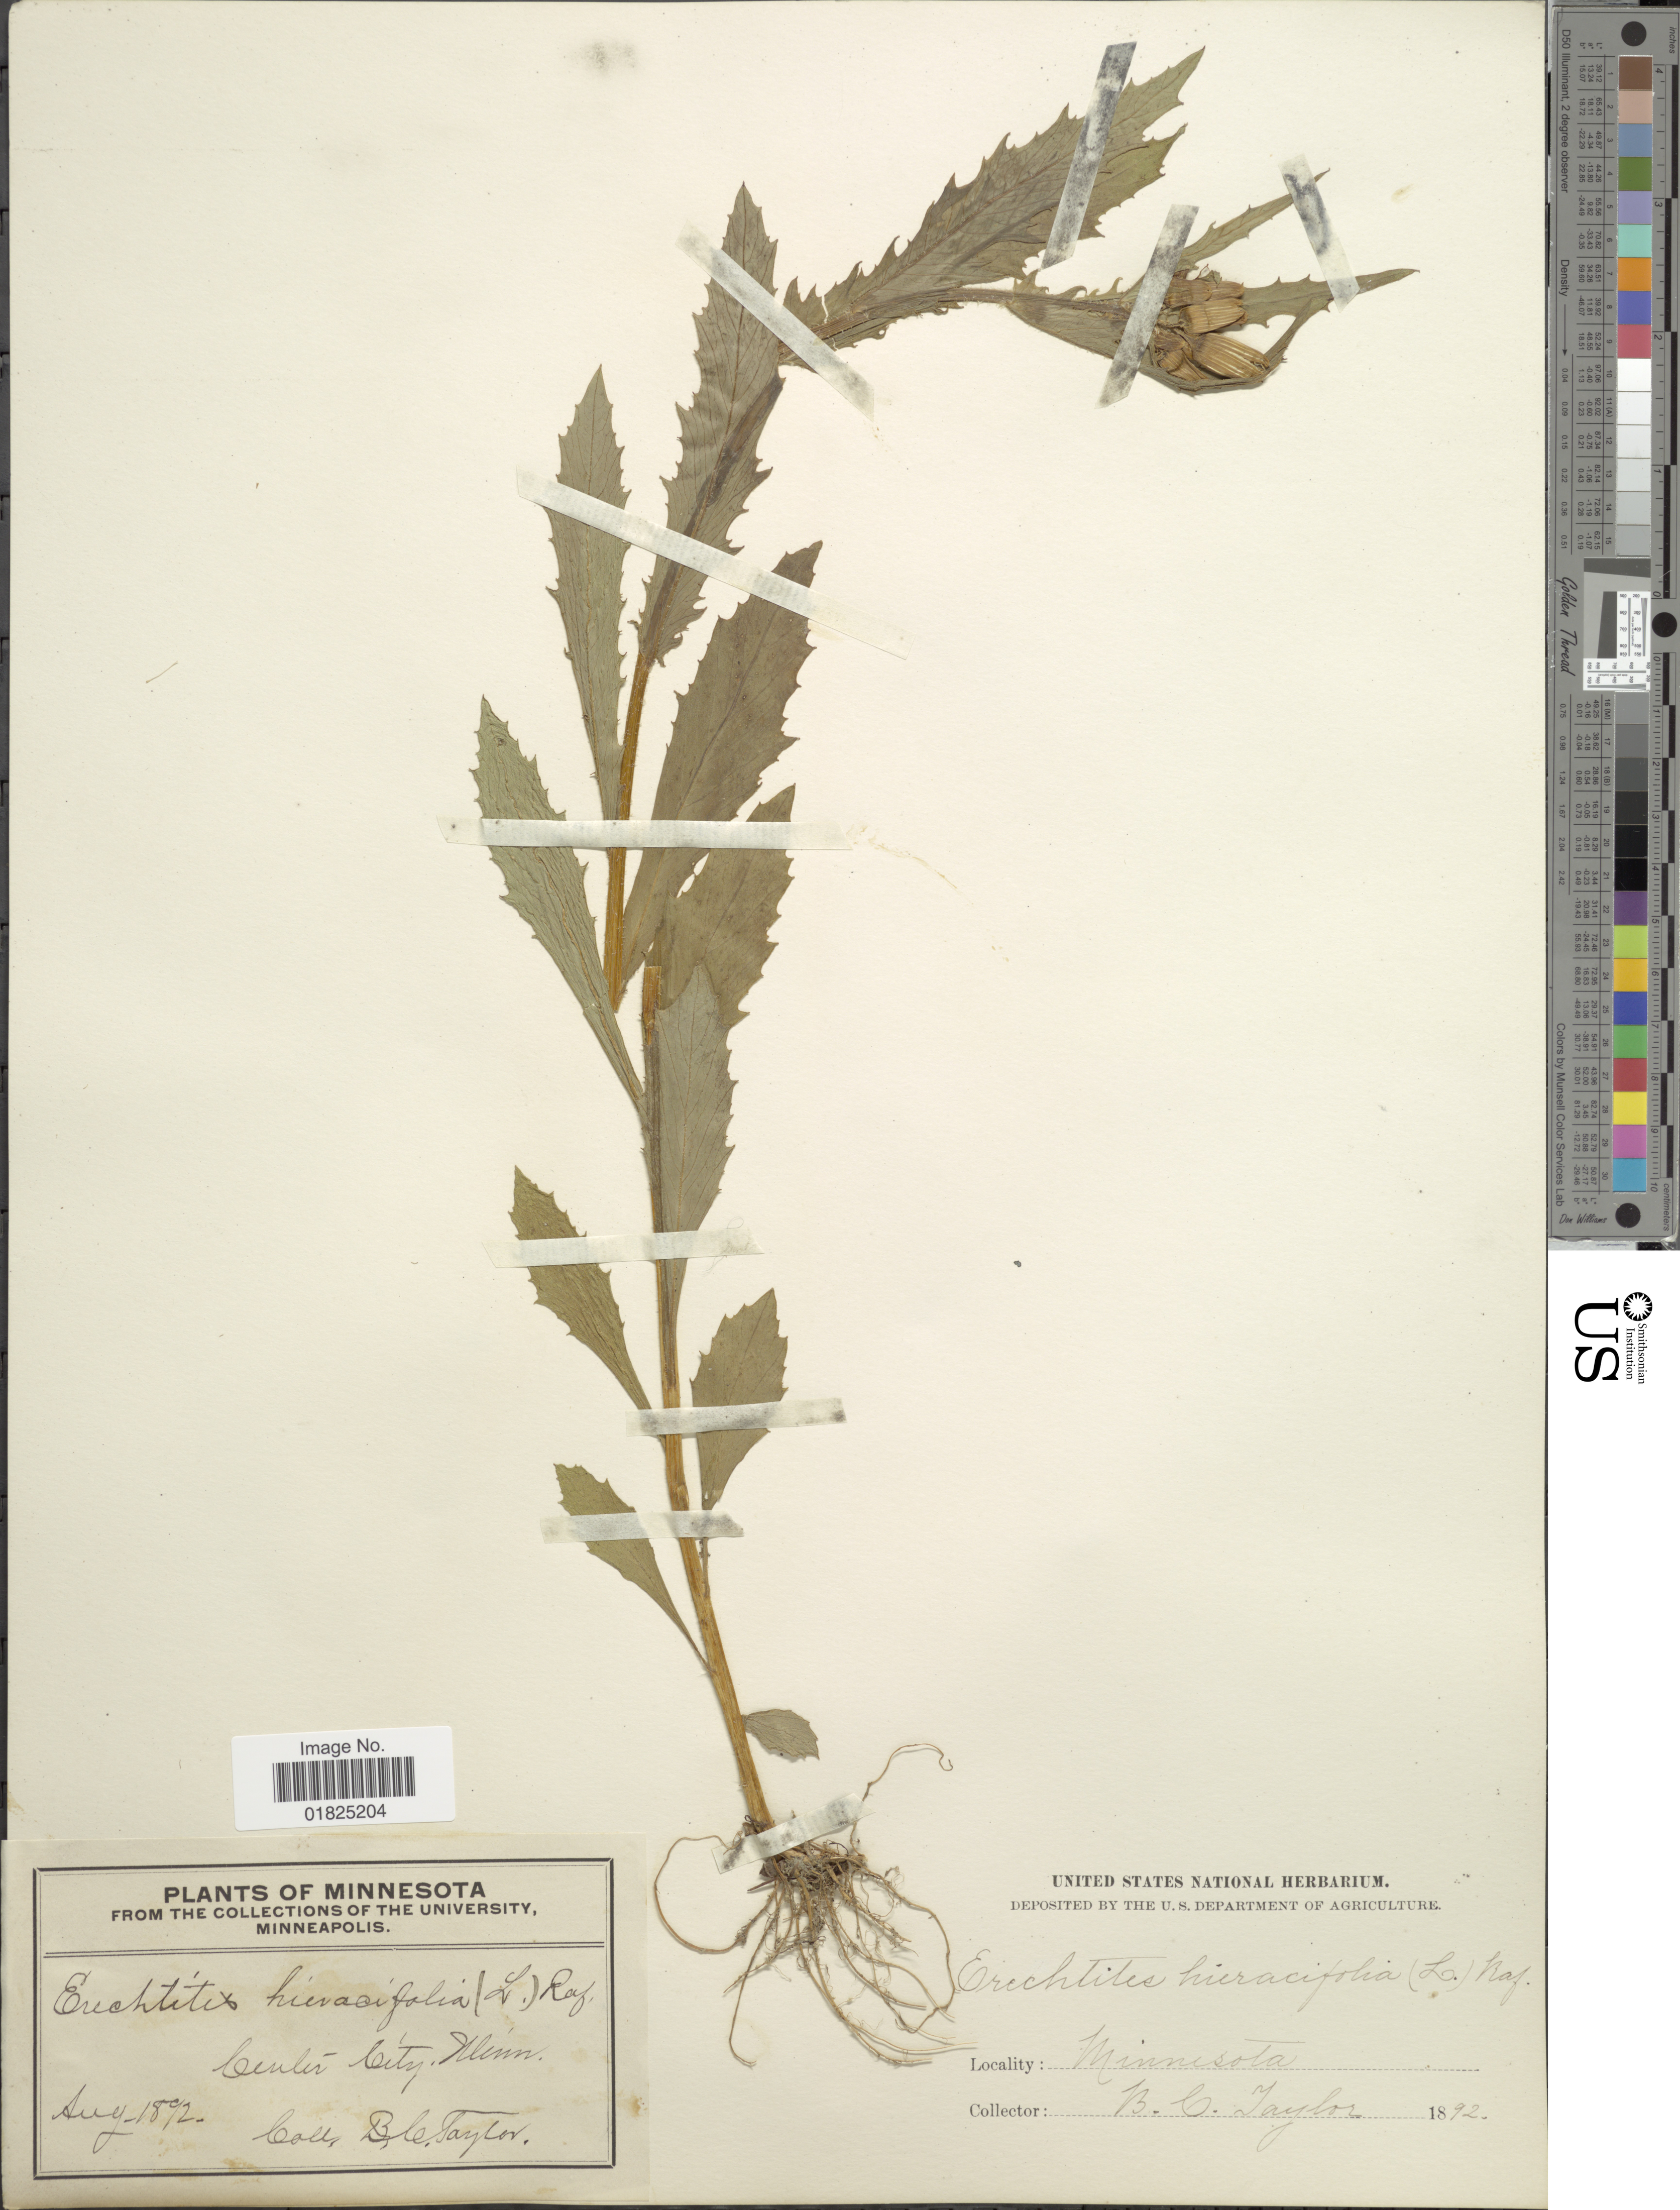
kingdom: Plantae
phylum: Tracheophyta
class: Magnoliopsida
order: Asterales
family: Asteraceae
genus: Erechtites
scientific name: Erechtites hieraciifolius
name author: (L.) Raf. ex DC.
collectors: B. C. Taylor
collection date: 1892-08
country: United States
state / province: Minnesota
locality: Center City